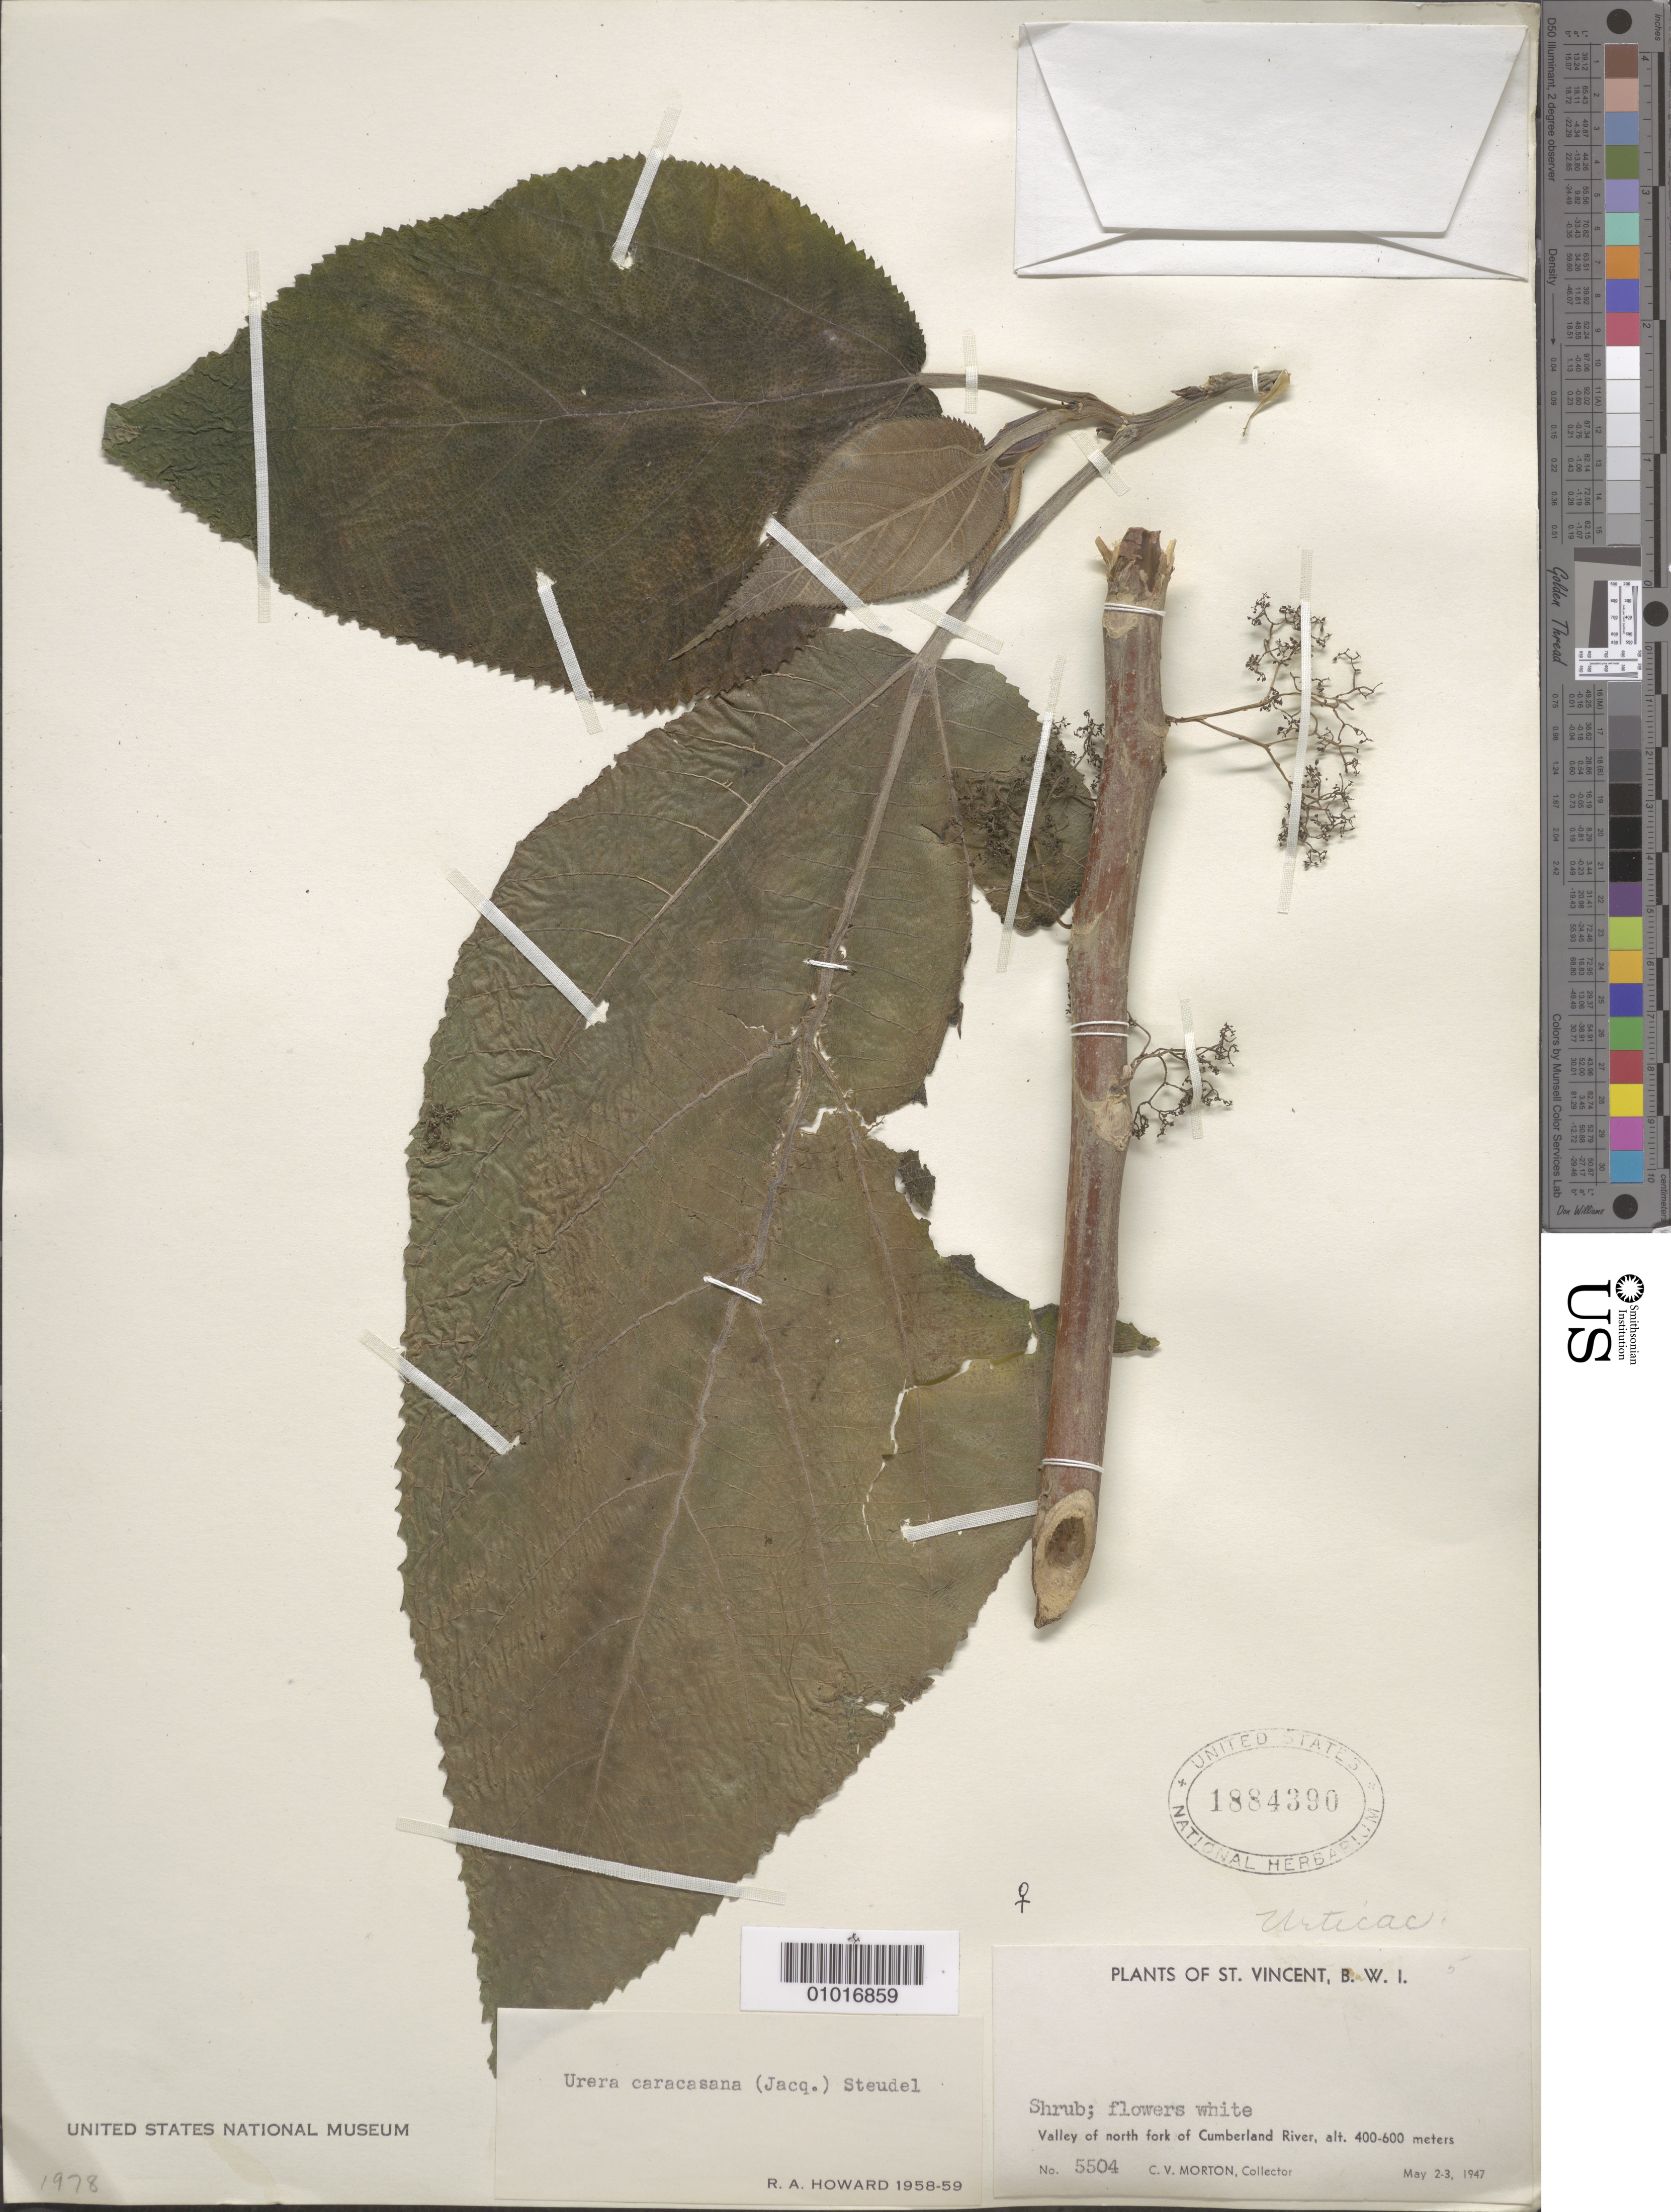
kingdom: Plantae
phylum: Tracheophyta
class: Magnoliopsida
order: Rosales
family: Urticaceae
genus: Urera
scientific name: Urera caracasana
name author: (Jacq.) Gaudich. ex Griseb.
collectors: C. V. Morton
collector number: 5504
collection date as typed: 02 May 1947 to 03 May 1947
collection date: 1947-05-02/1947-05-03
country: St. Vincent - Grenadines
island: St. Vincent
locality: Valley N of Cumberland River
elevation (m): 400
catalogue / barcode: US 1884390